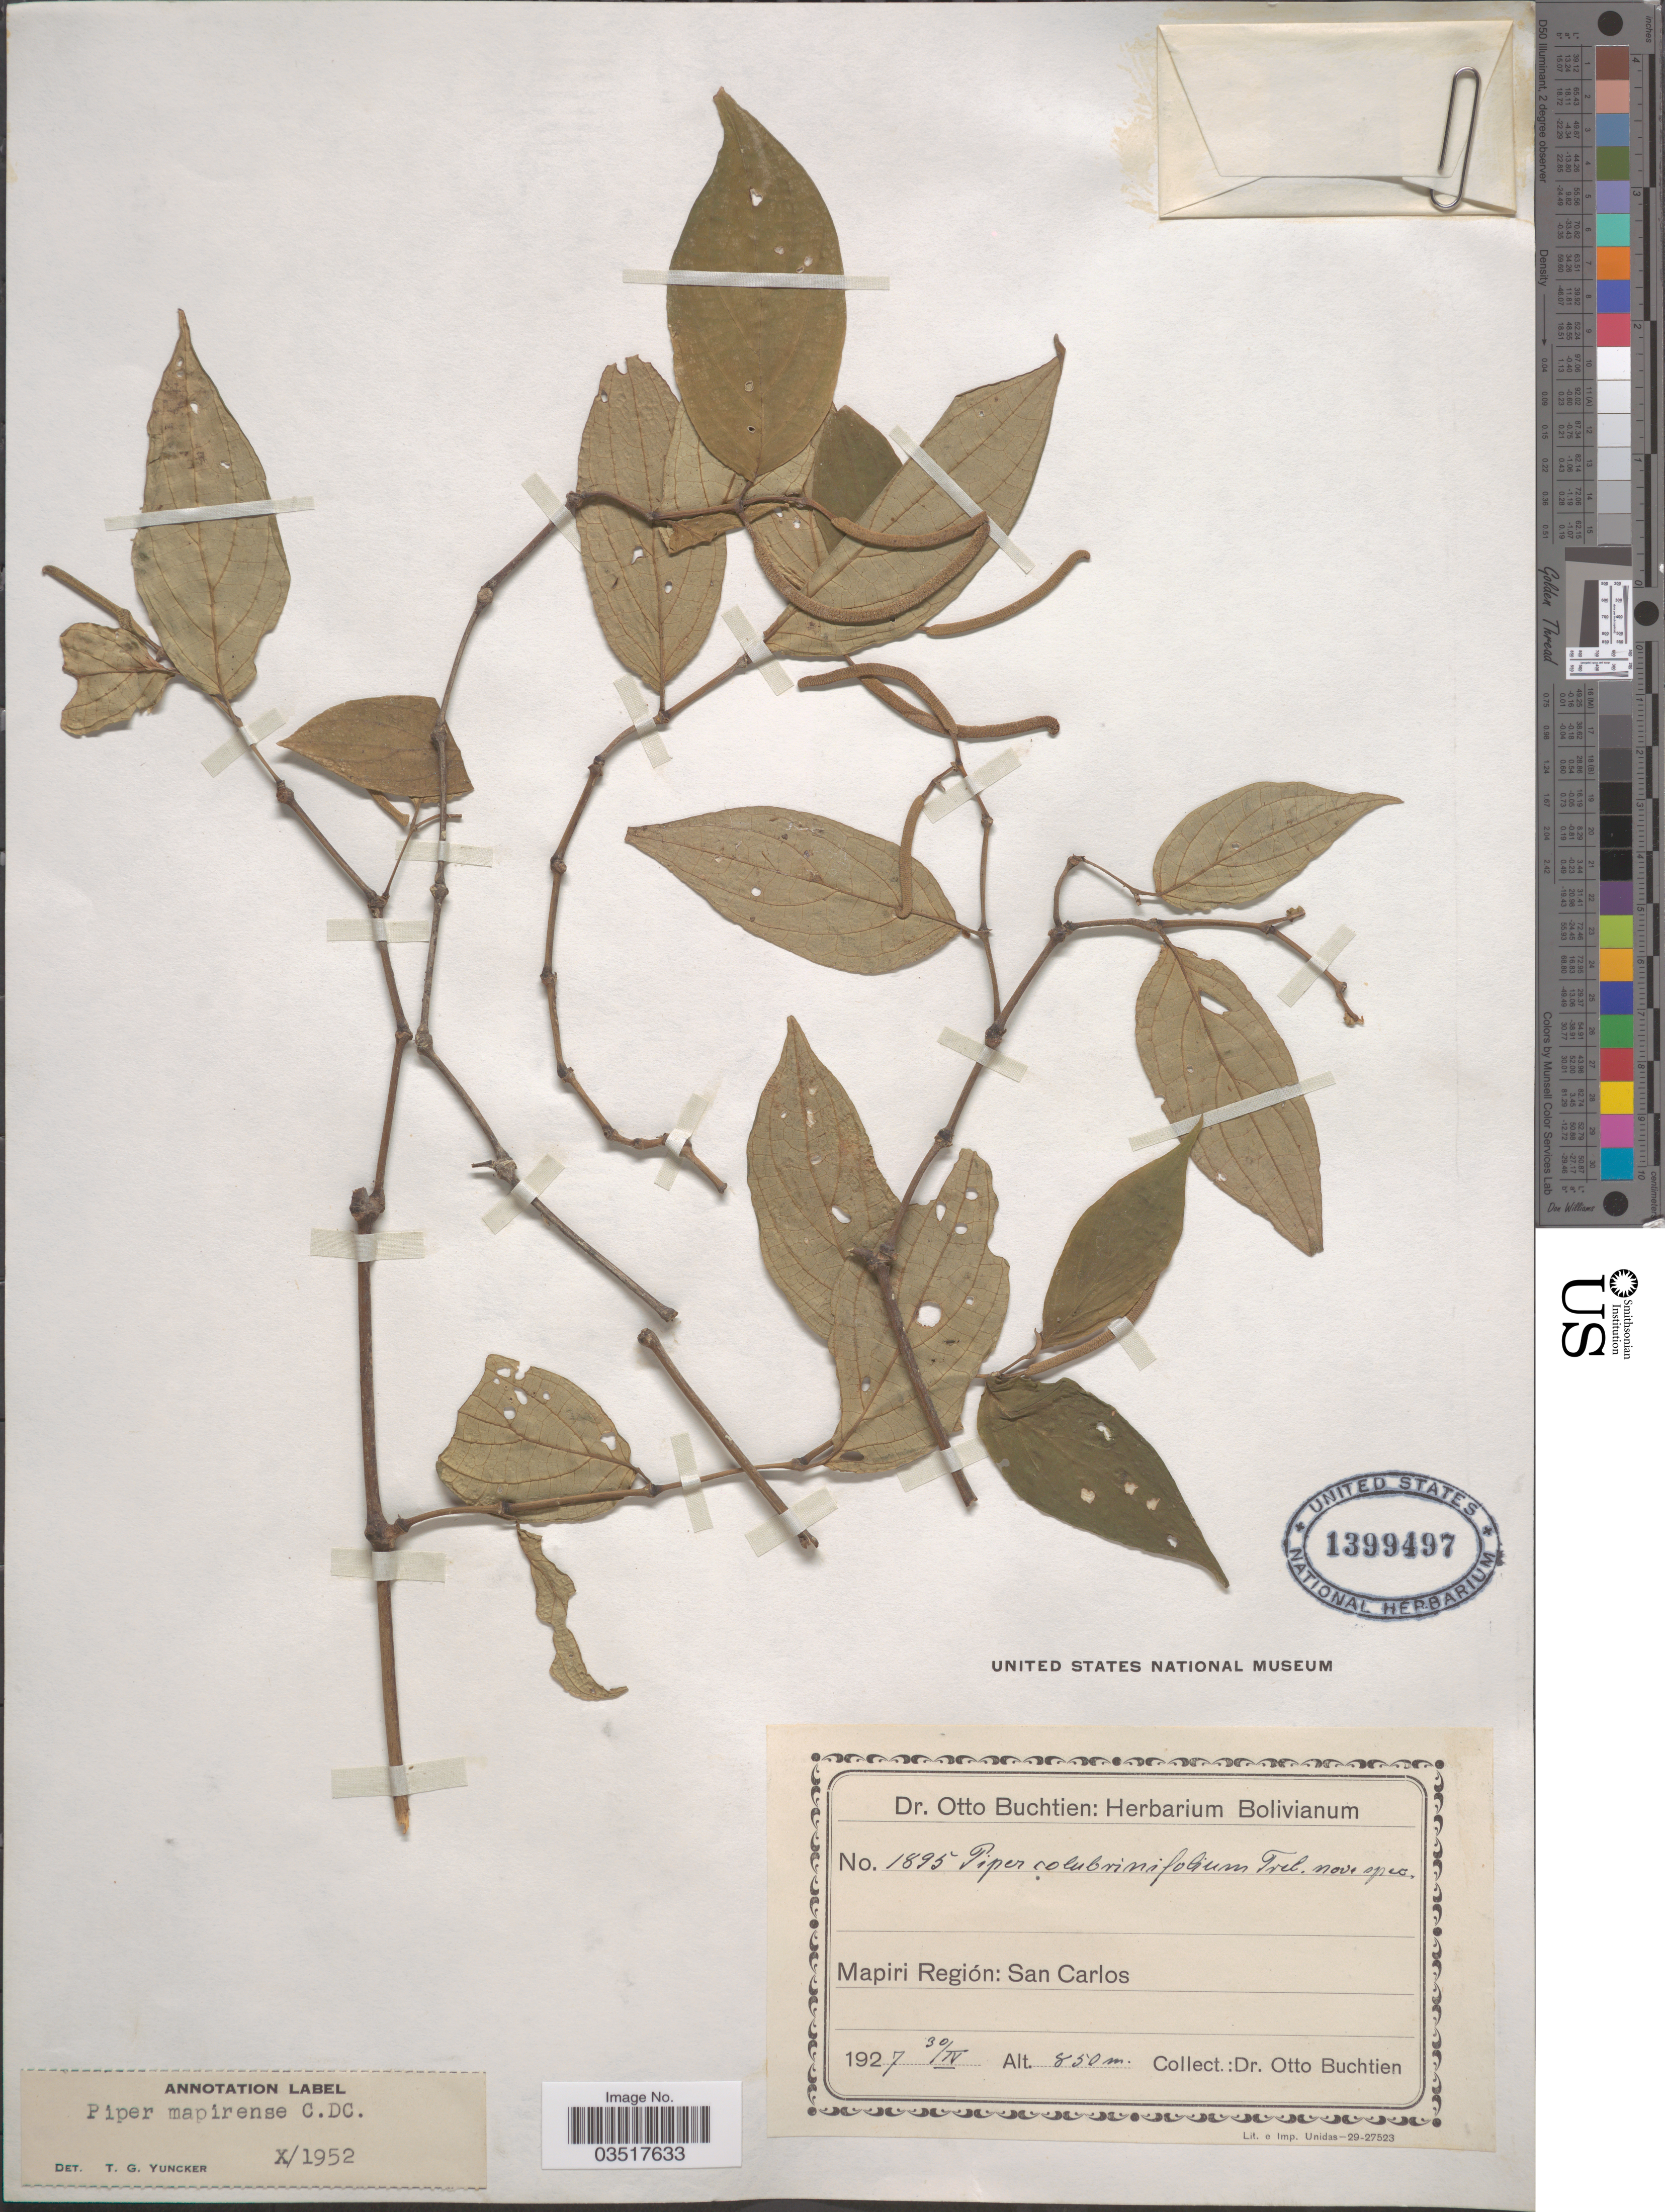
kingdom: Plantae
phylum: Tracheophyta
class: Magnoliopsida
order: Piperales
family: Piperaceae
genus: Piper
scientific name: Piper mapirense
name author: C. DC.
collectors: O. Buchtien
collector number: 1895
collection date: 1927-04-30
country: Bolivia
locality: Mapiri Región: San Carlos.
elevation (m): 850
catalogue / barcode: US 1399497